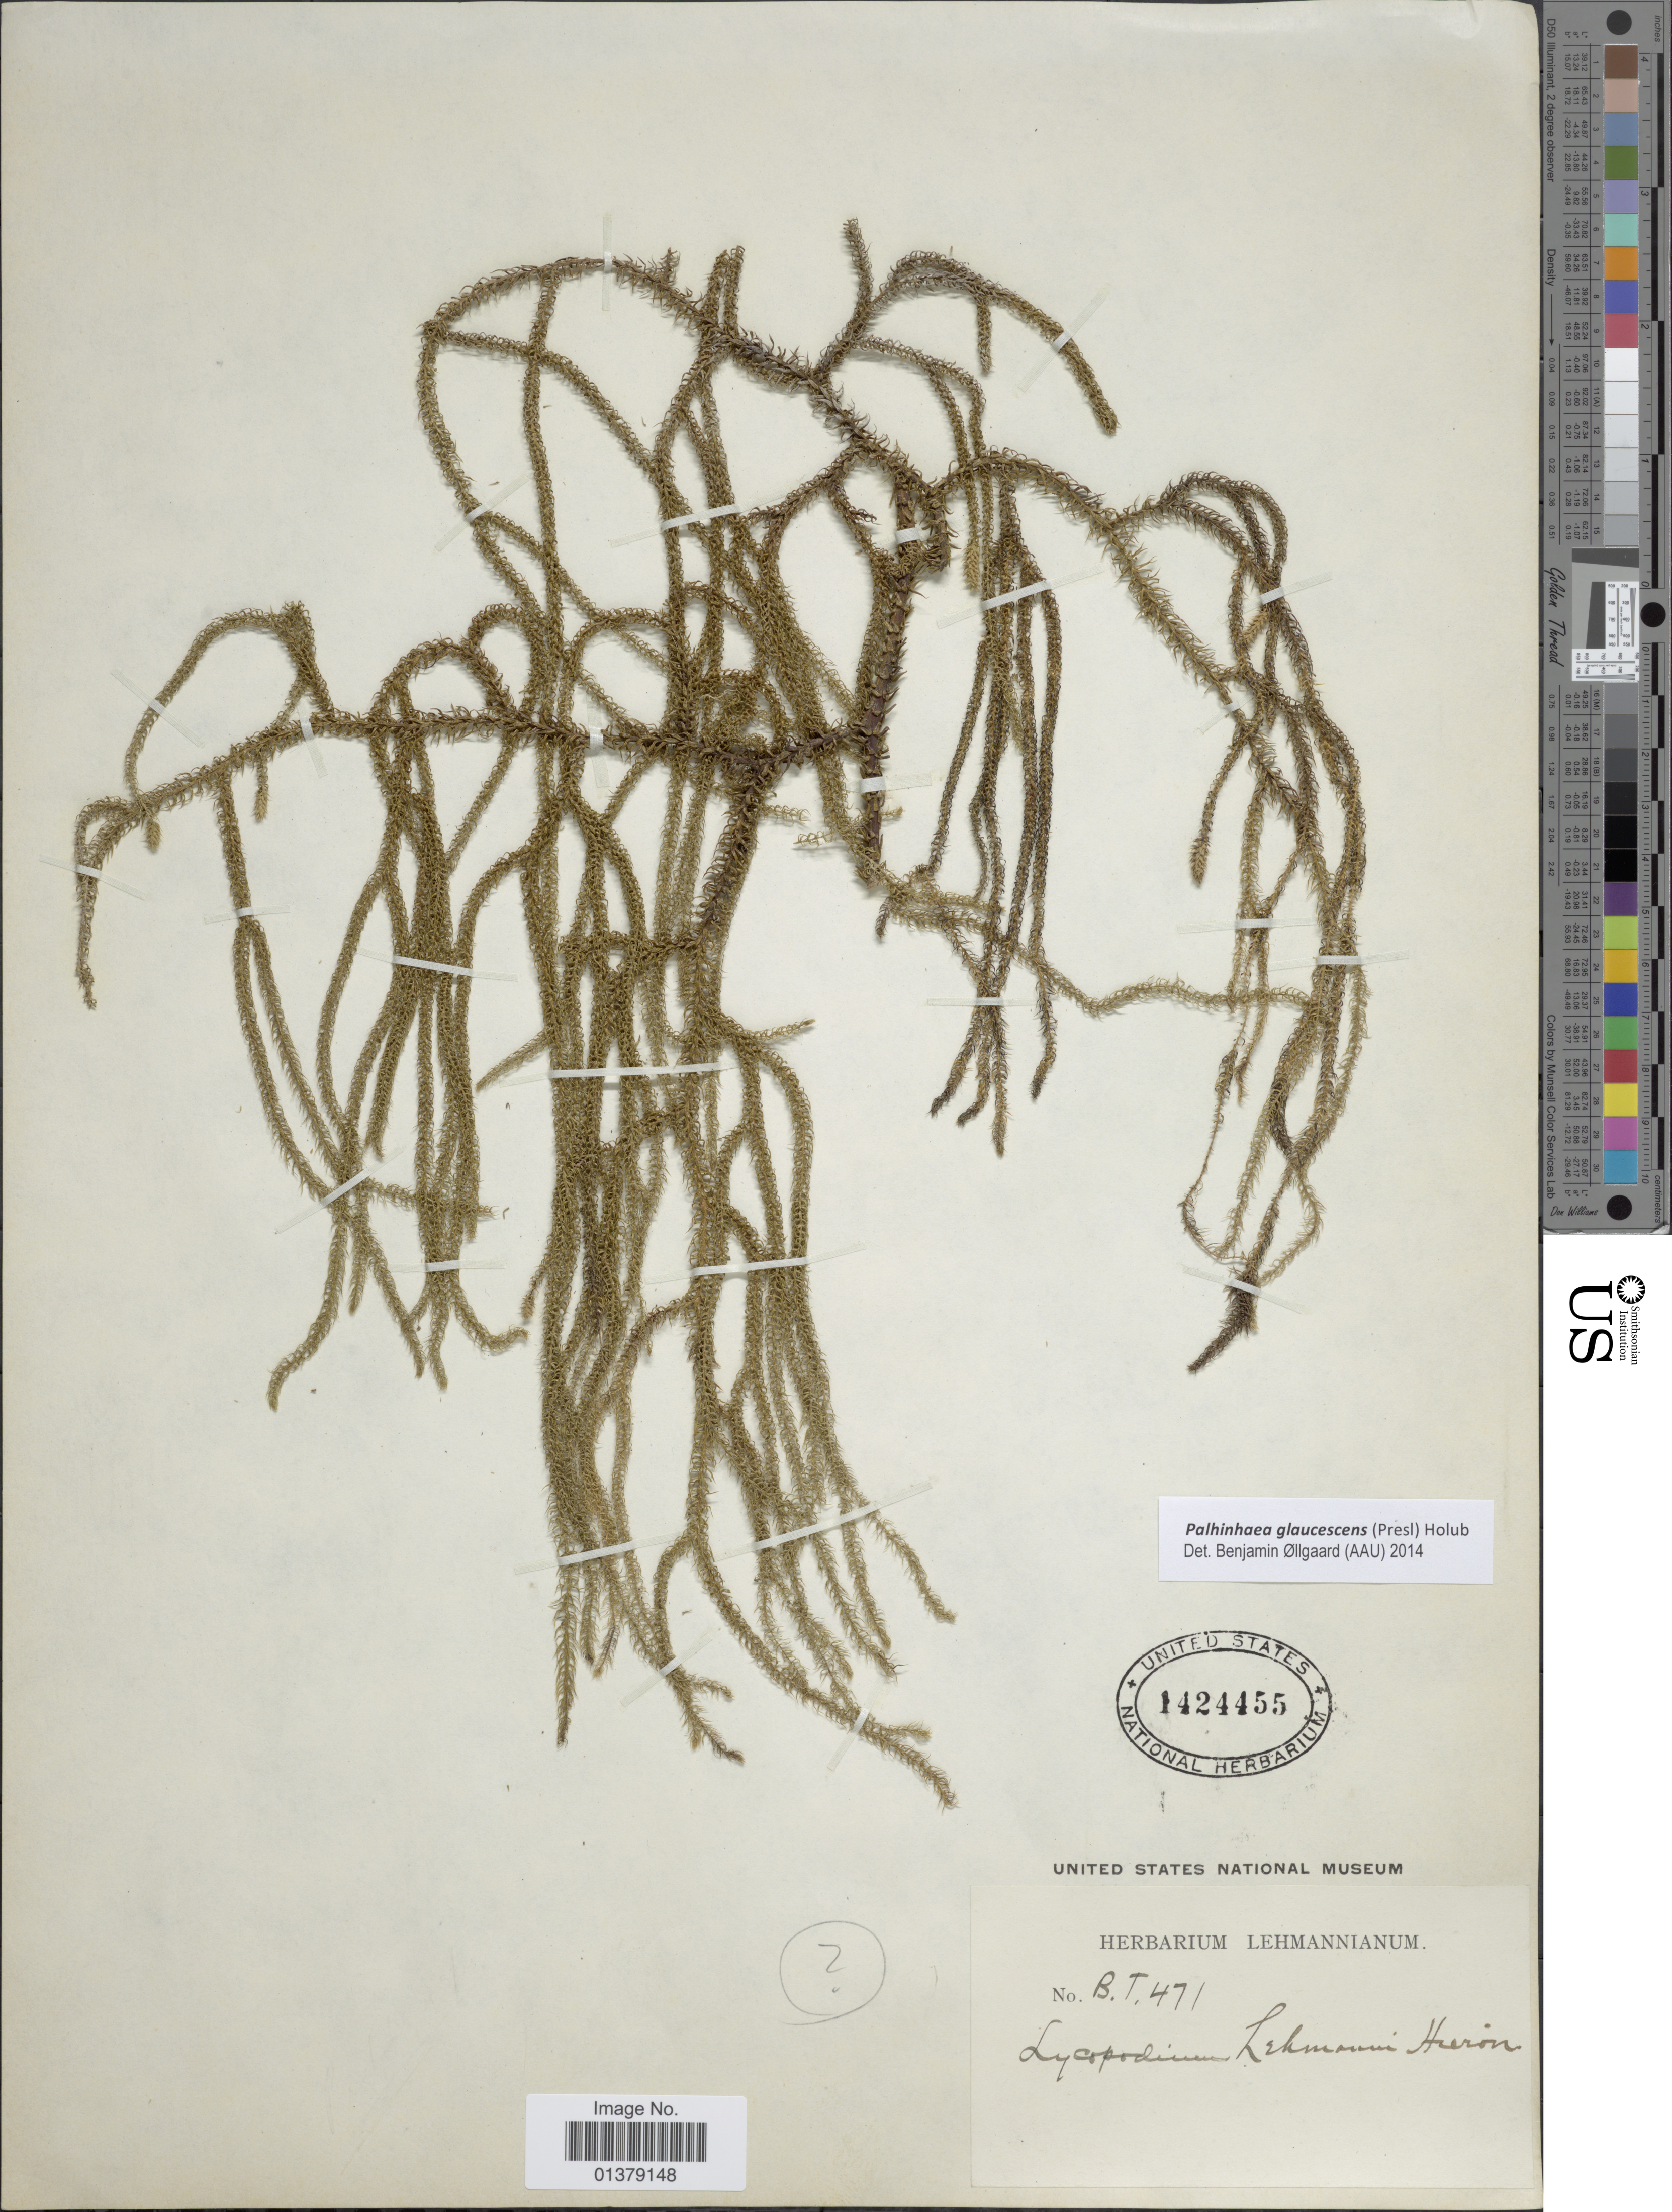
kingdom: Plantae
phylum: Tracheophyta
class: Lycopodiopsida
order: Lycopodiales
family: Lycopodiaceae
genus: Palhinhaea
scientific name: Palhinhaea glaucescens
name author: (C. Presl) Holub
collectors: ex herb. Lehmann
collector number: BT471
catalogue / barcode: US 1424455